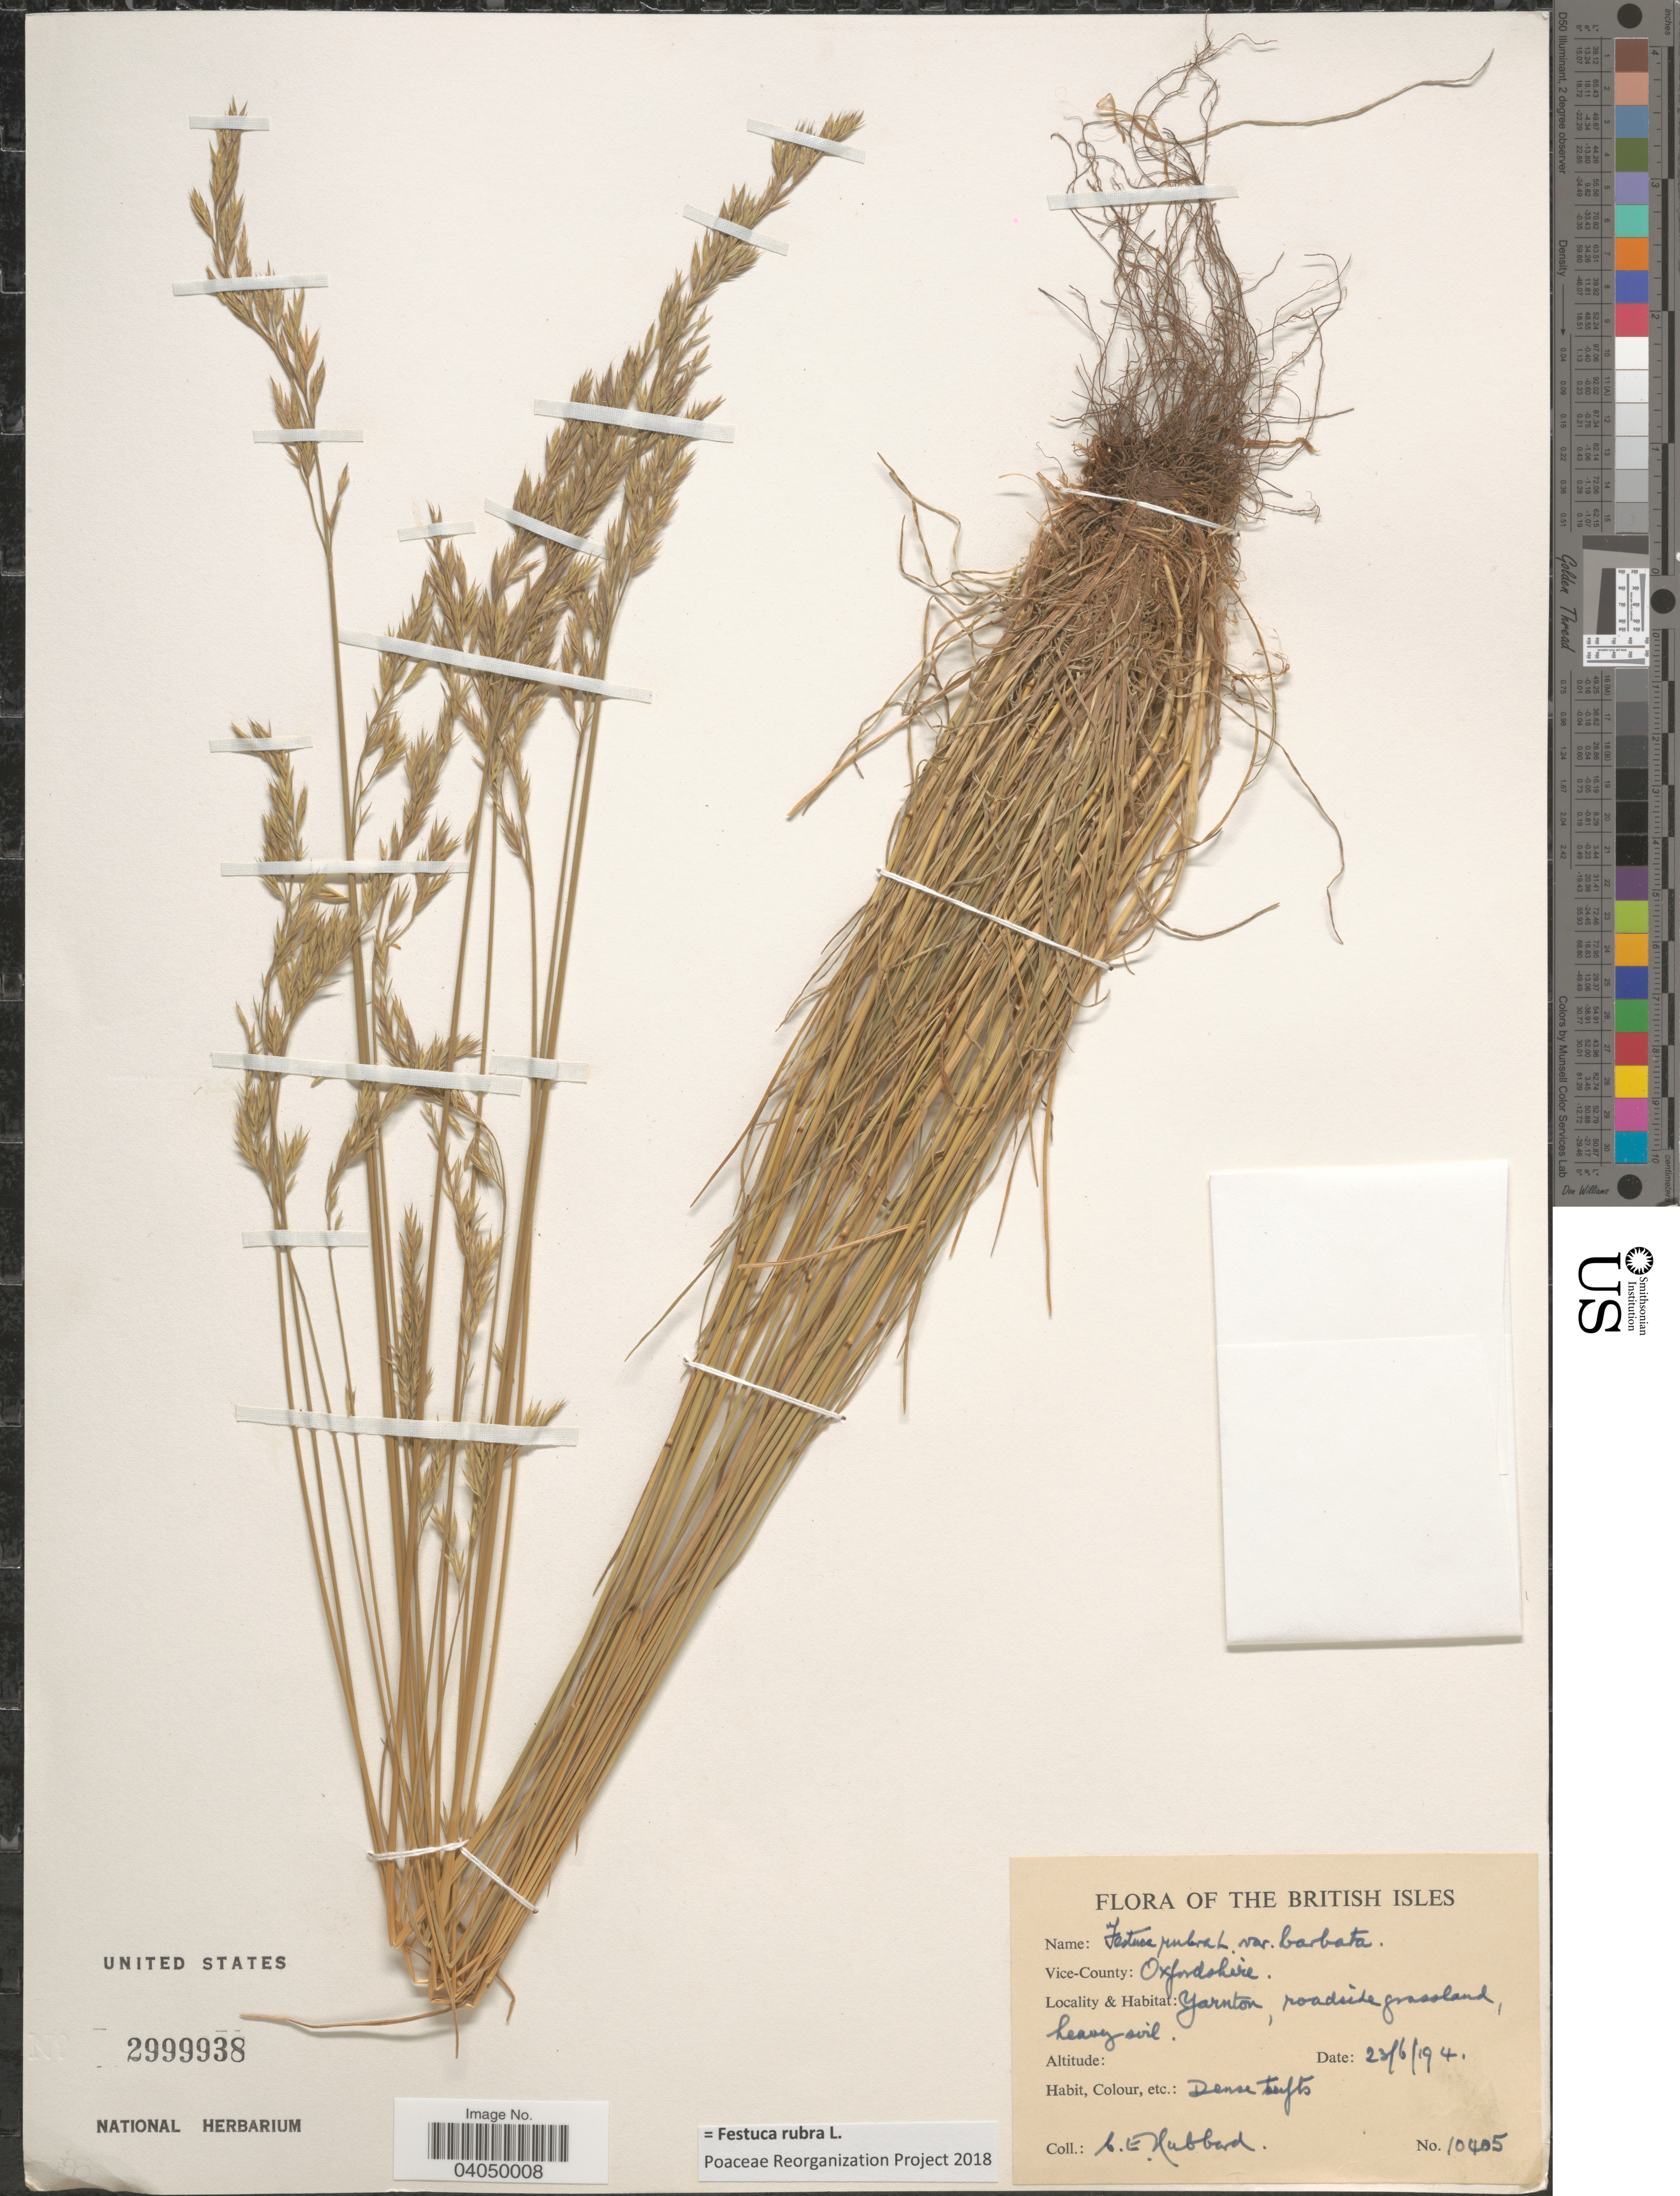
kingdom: Plantae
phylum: Tracheophyta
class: Liliopsida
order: Poales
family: Poaceae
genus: Festuca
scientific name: Festuca rubra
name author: L.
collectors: C. E. Hubbard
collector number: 10405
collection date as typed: Transcribed d/m/y: 23/6/94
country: United Kingdom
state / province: England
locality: British Isles. Vice-County: Oxfordshire. Yarnton, roadside grassland, heavy soil.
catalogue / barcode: US 2999938